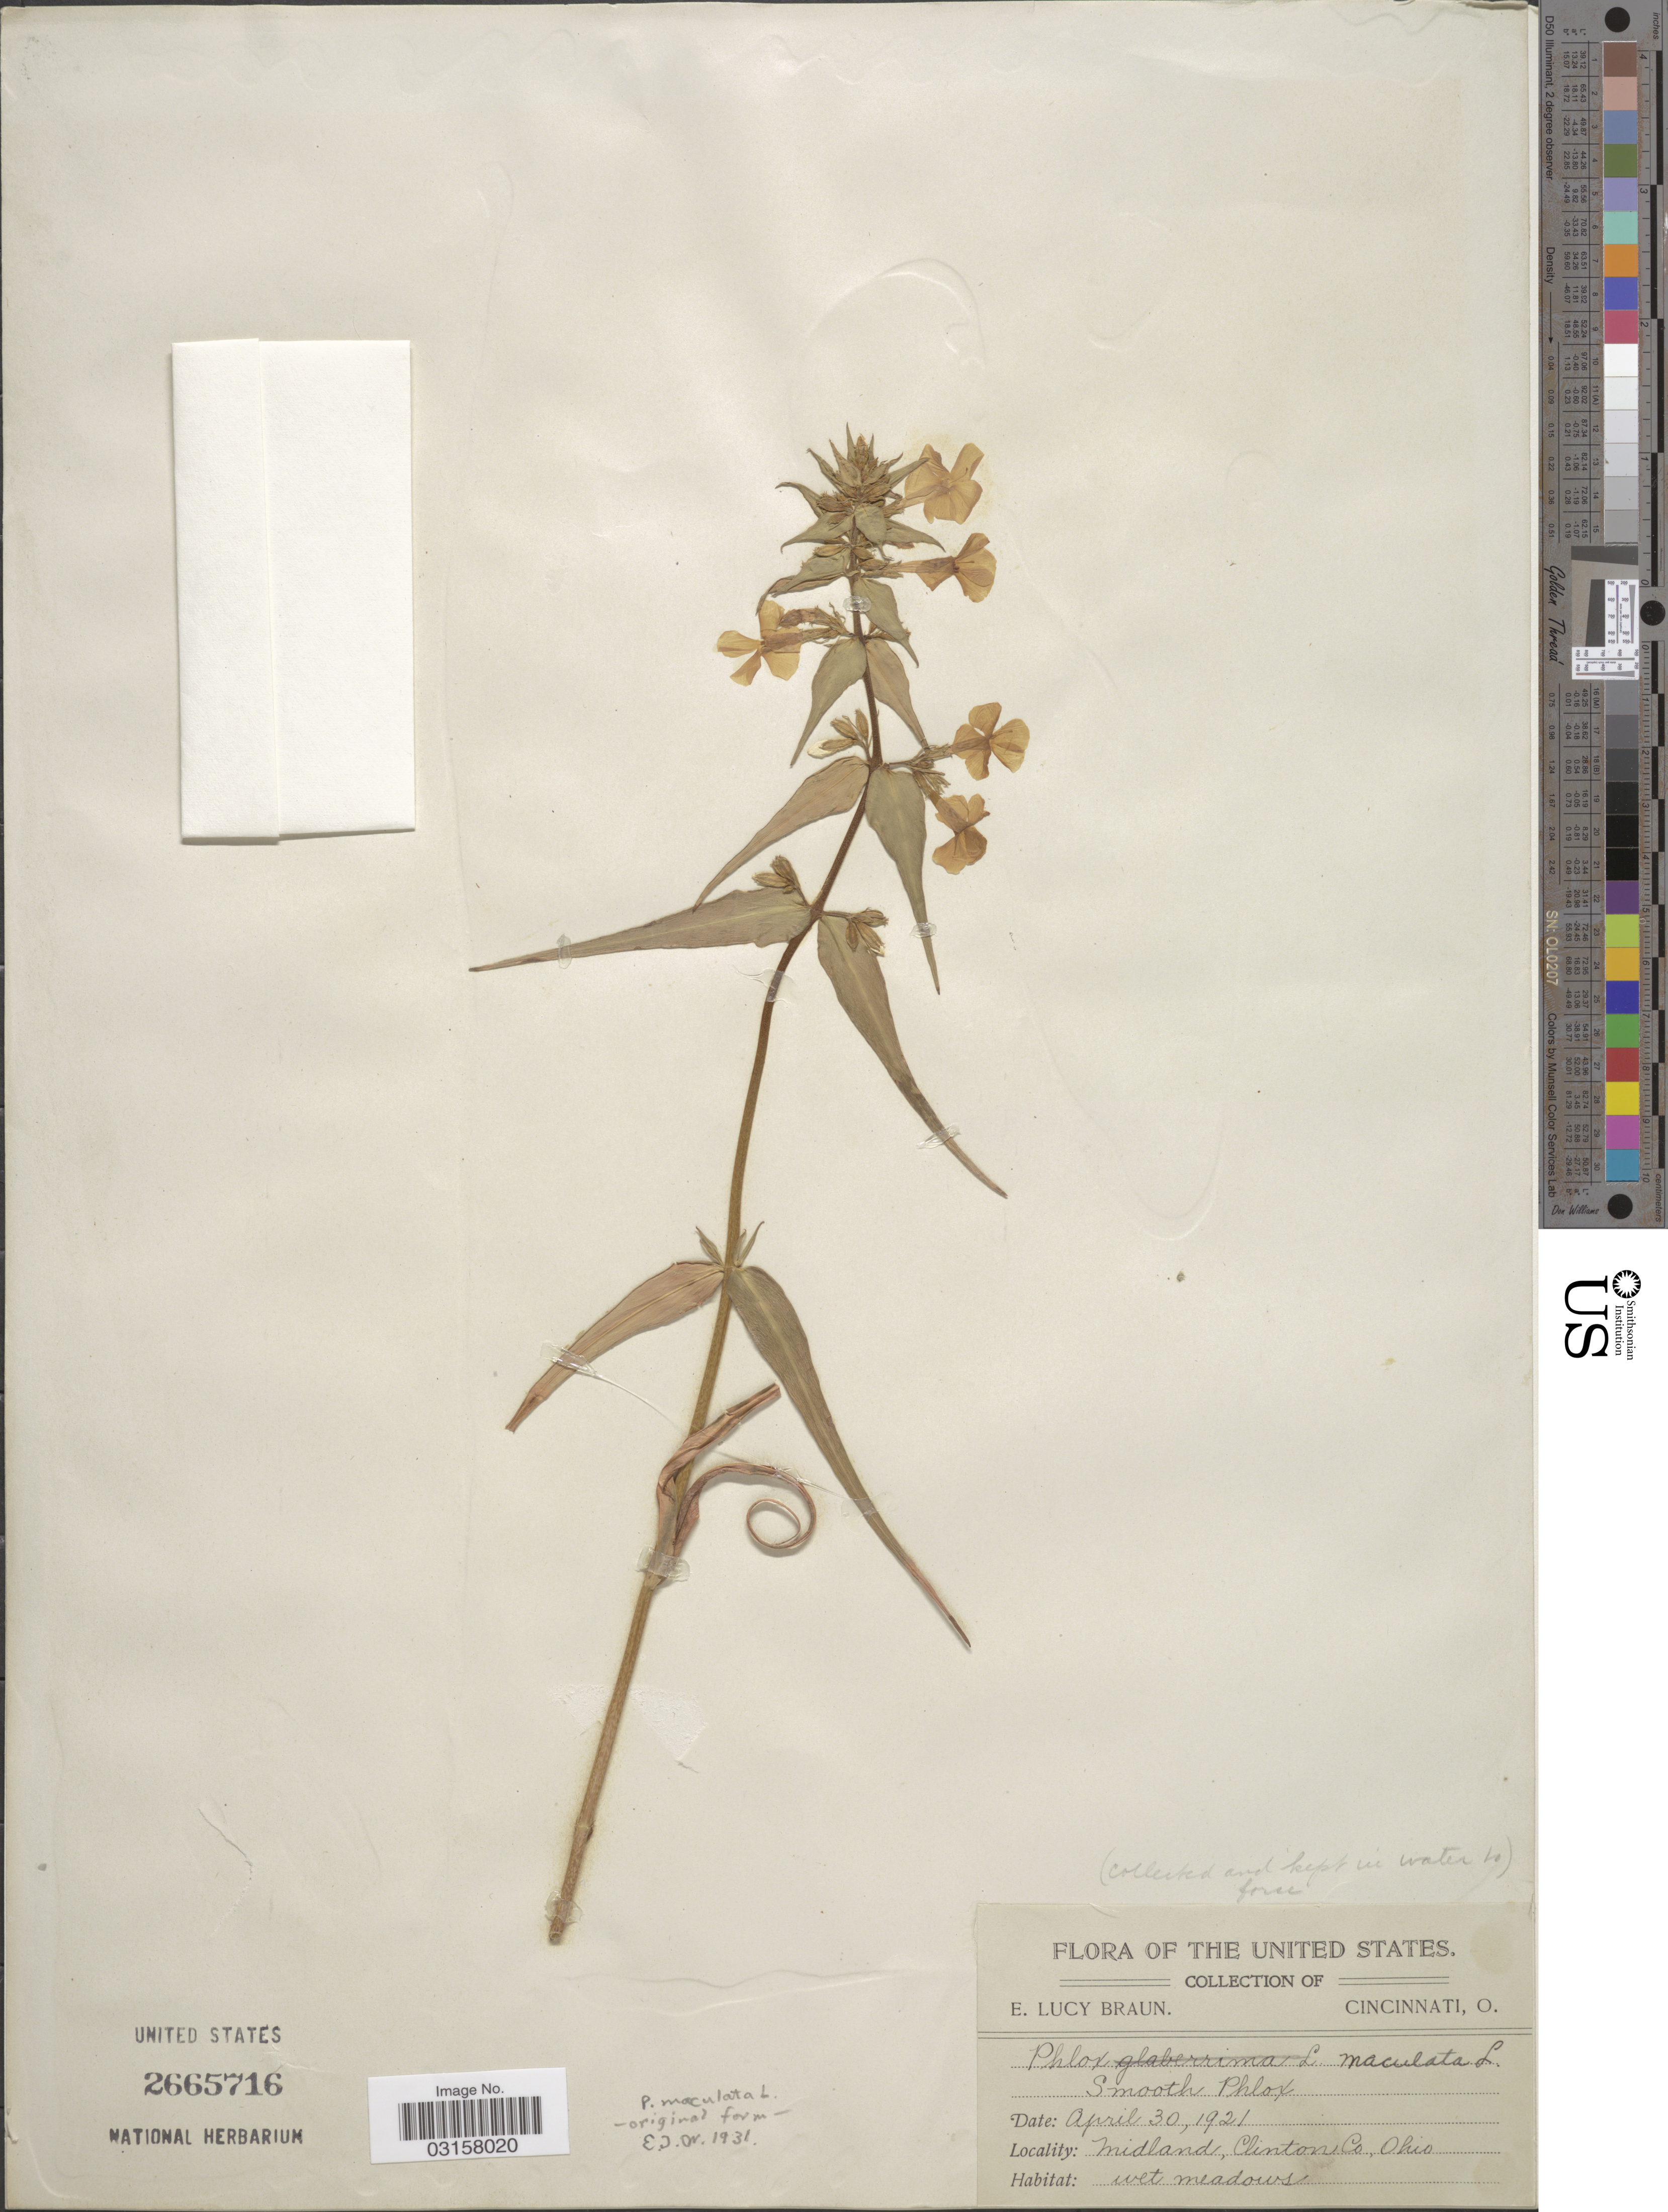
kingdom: Plantae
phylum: Tracheophyta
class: Magnoliopsida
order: Ericales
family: Polemoniaceae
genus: Phlox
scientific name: Phlox maculata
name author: L.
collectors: E. L. Braun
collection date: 1921-04-30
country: United States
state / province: Ohio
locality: Midland, Clinton Co.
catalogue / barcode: US 2665716